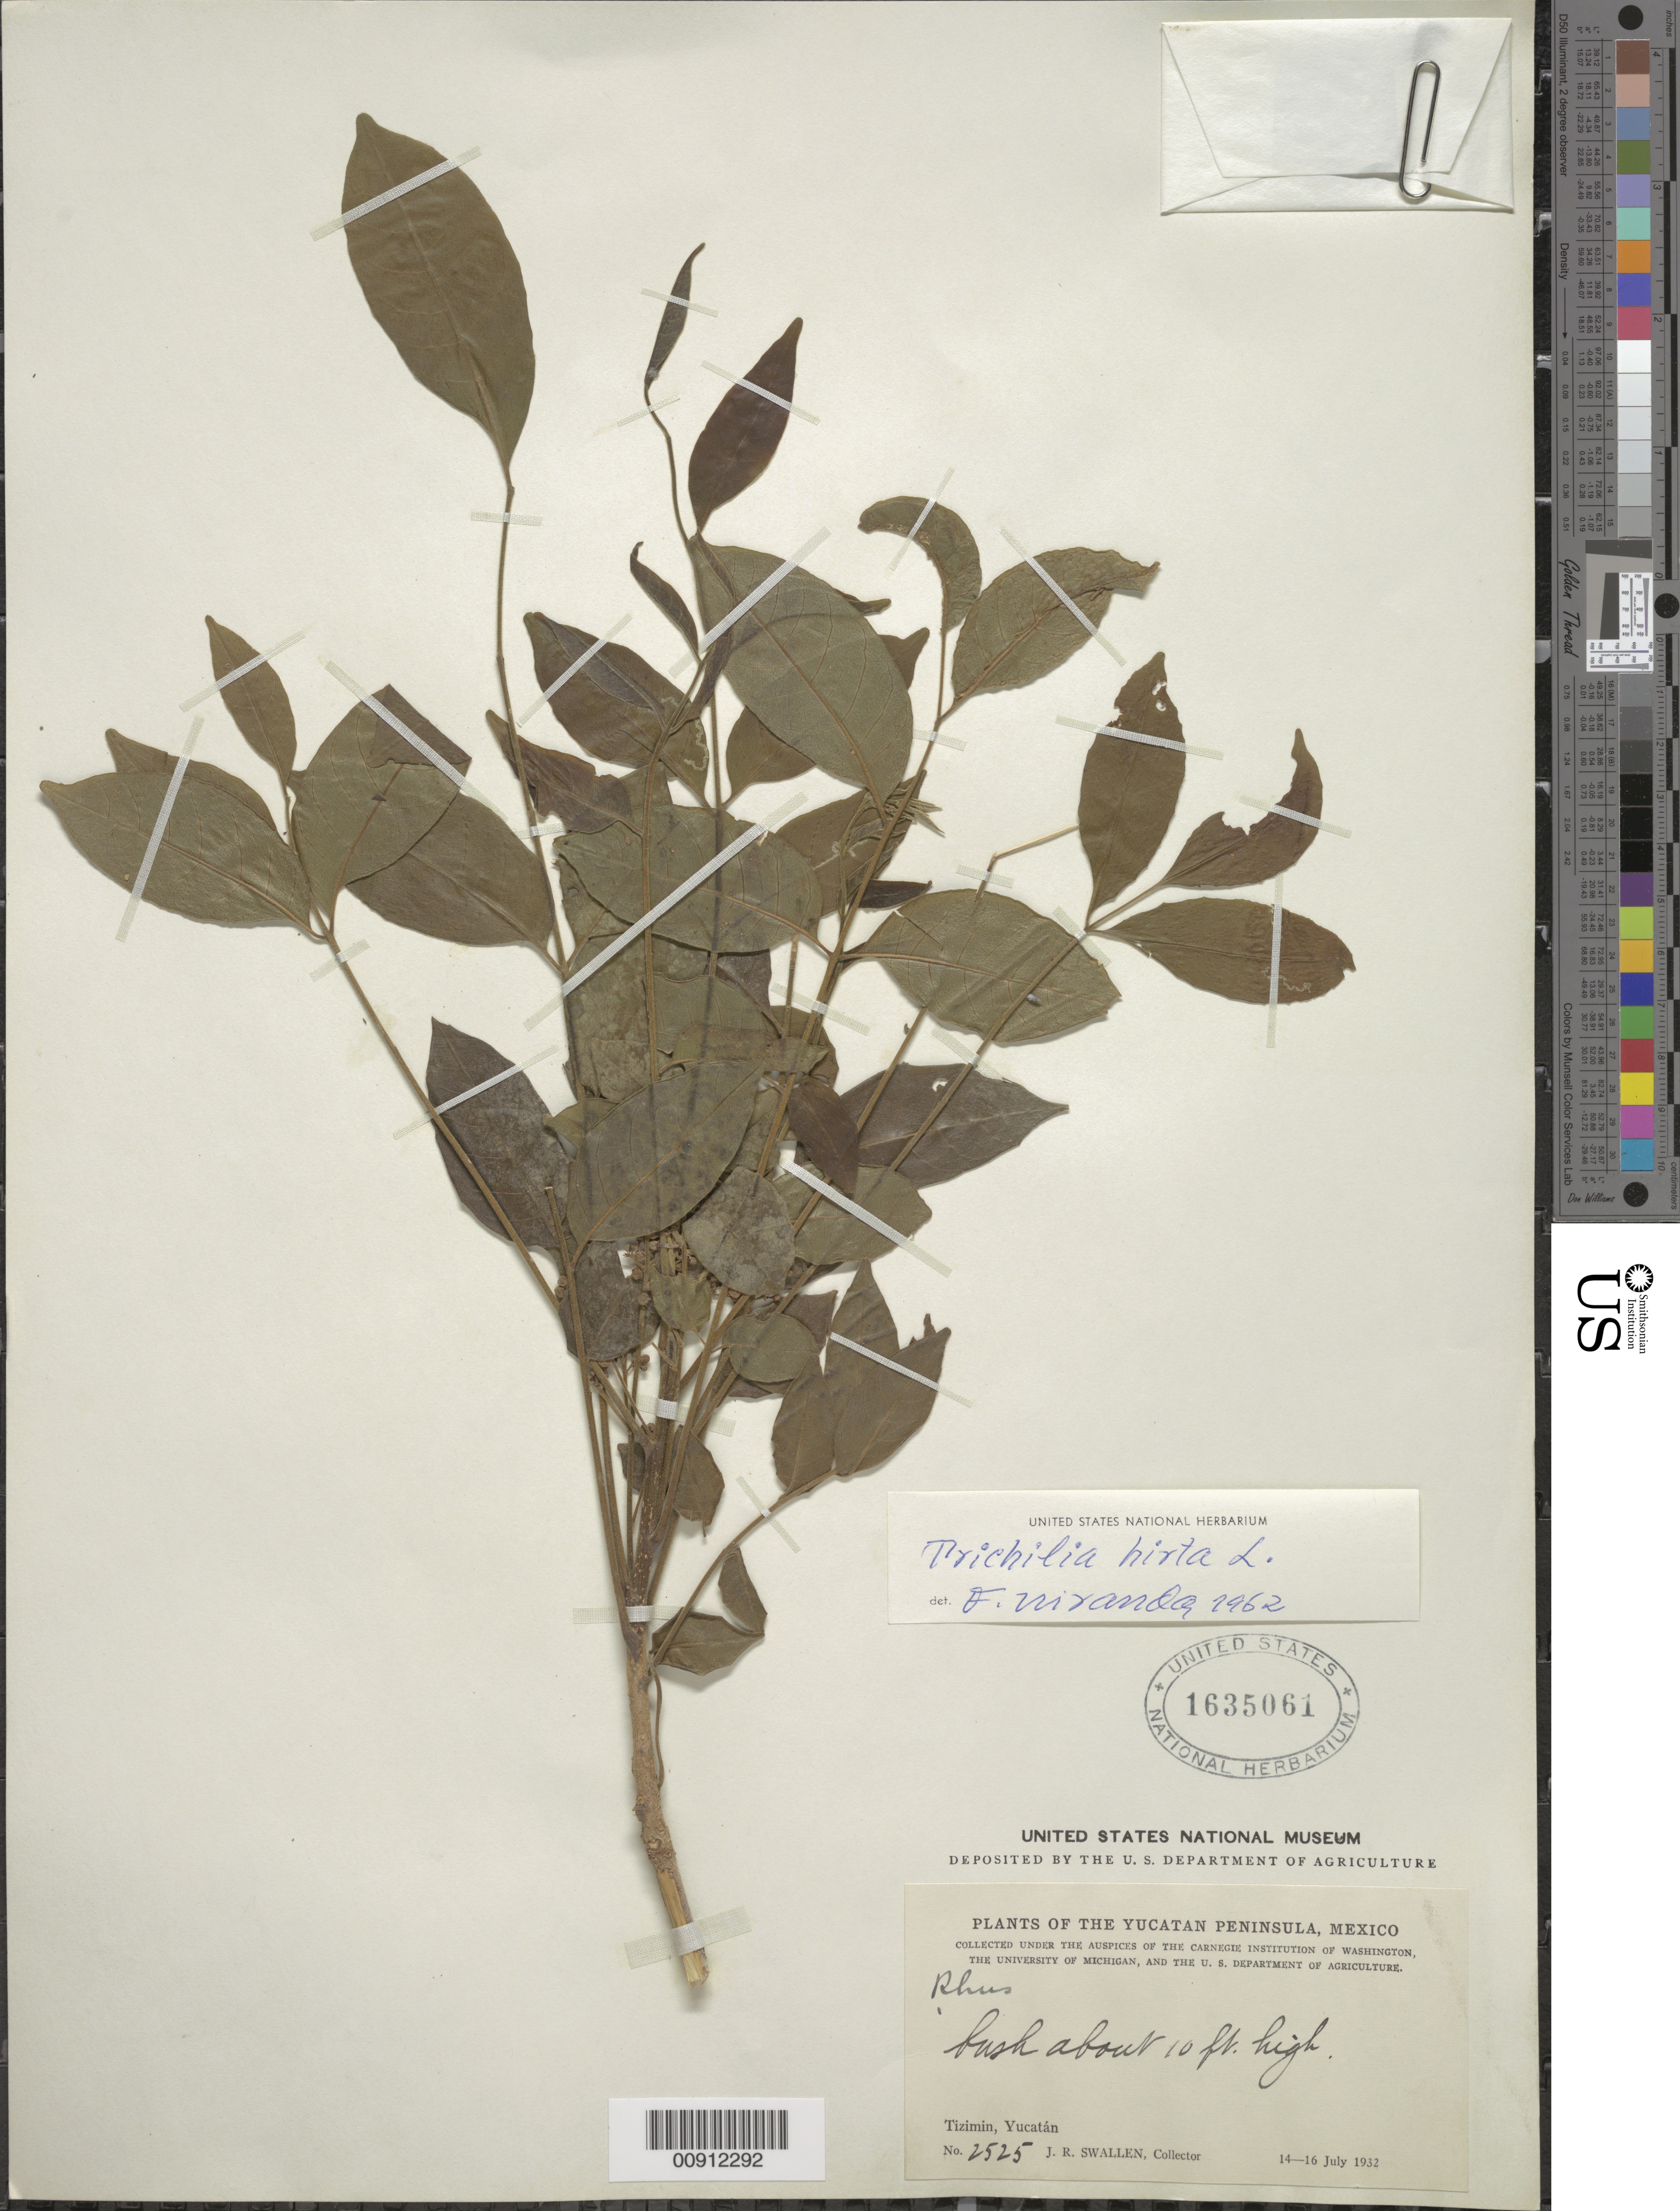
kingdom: Plantae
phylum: Tracheophyta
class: Magnoliopsida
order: Sapindales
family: Meliaceae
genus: Trichilia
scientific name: Trichilia hirta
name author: L.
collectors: J. R. Swallen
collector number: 2525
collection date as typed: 14 Jul 1932 to 16 Jul 1932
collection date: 1932-07-14/1932-07-16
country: Mexico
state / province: Yucatán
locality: Tizimin, Yucatán.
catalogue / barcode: US 1635061